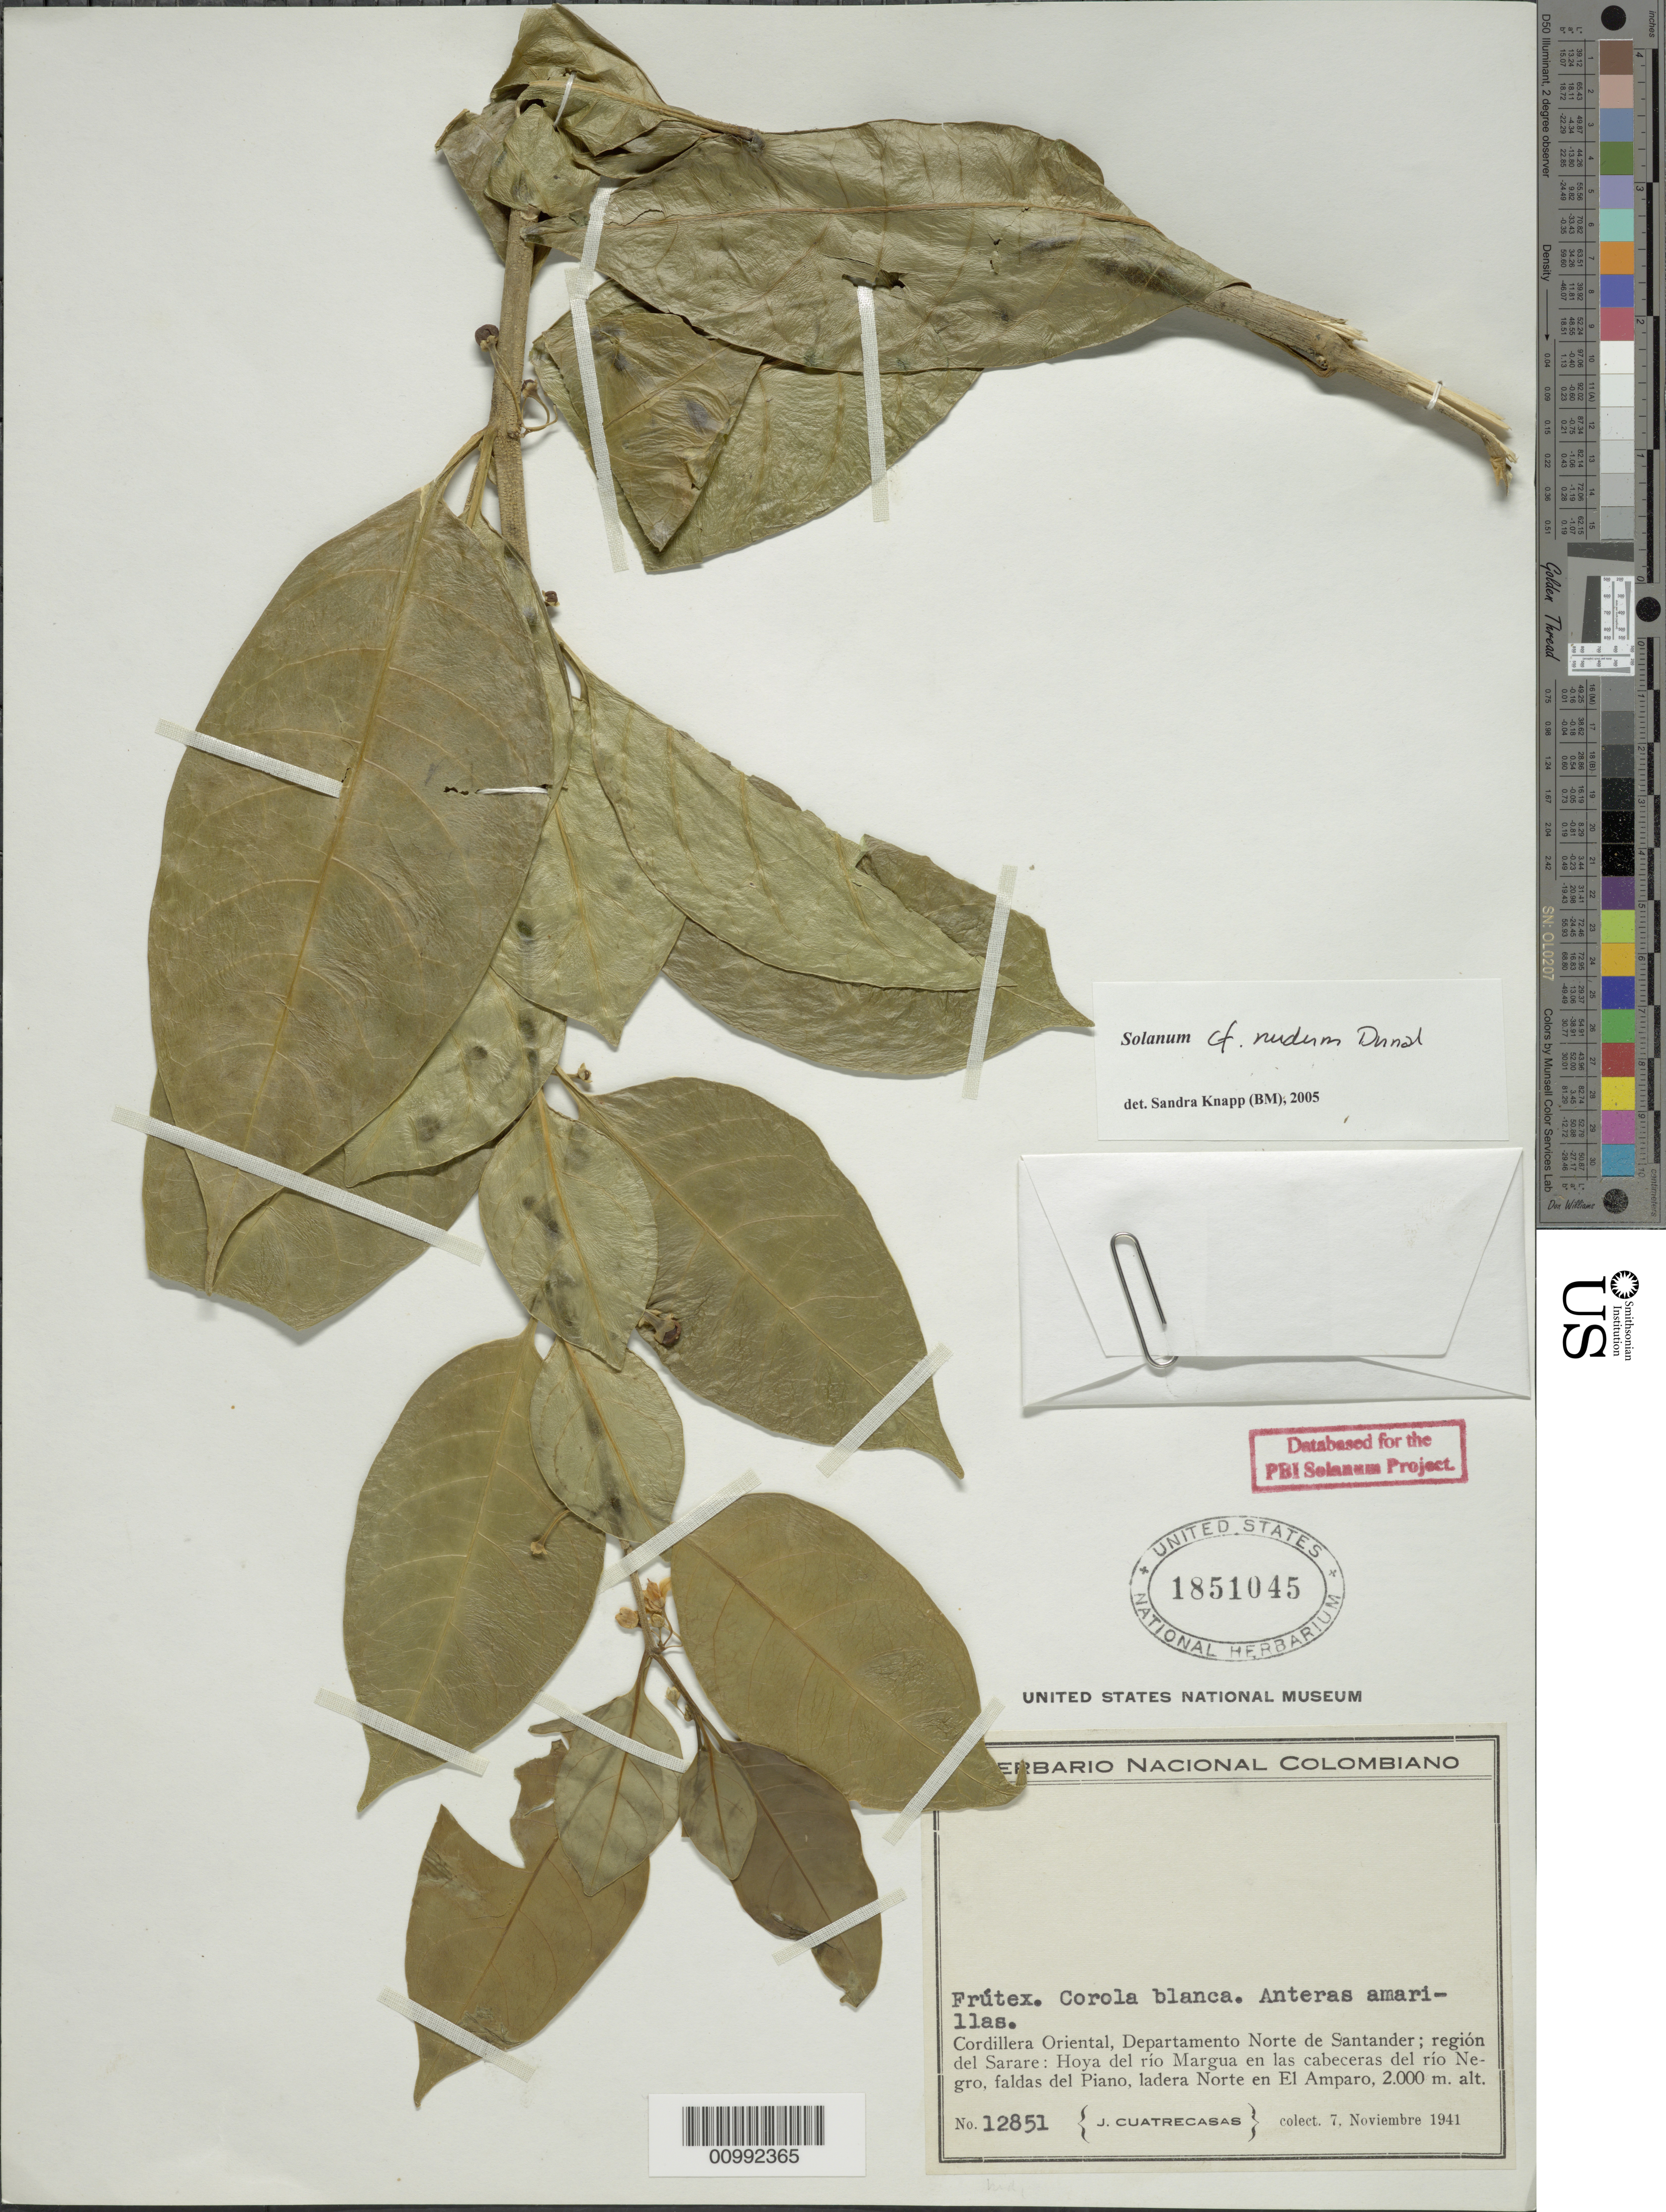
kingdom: Plantae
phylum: Tracheophyta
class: Magnoliopsida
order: Solanales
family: Solanaceae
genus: Solanum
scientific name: Solanum nudum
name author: Dunal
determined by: Knapp, S. D.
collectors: J. Cuatrecasas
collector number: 12851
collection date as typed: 7 Nov 1941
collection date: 1941-11-07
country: Colombia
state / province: Norte de Santander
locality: Cordillera Oriental, región del Sarare, hoya del Río Margua en las cabaceras del Río Negro, faldas del Piano, ladera Norte en El Amparo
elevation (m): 2000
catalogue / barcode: US 1851045